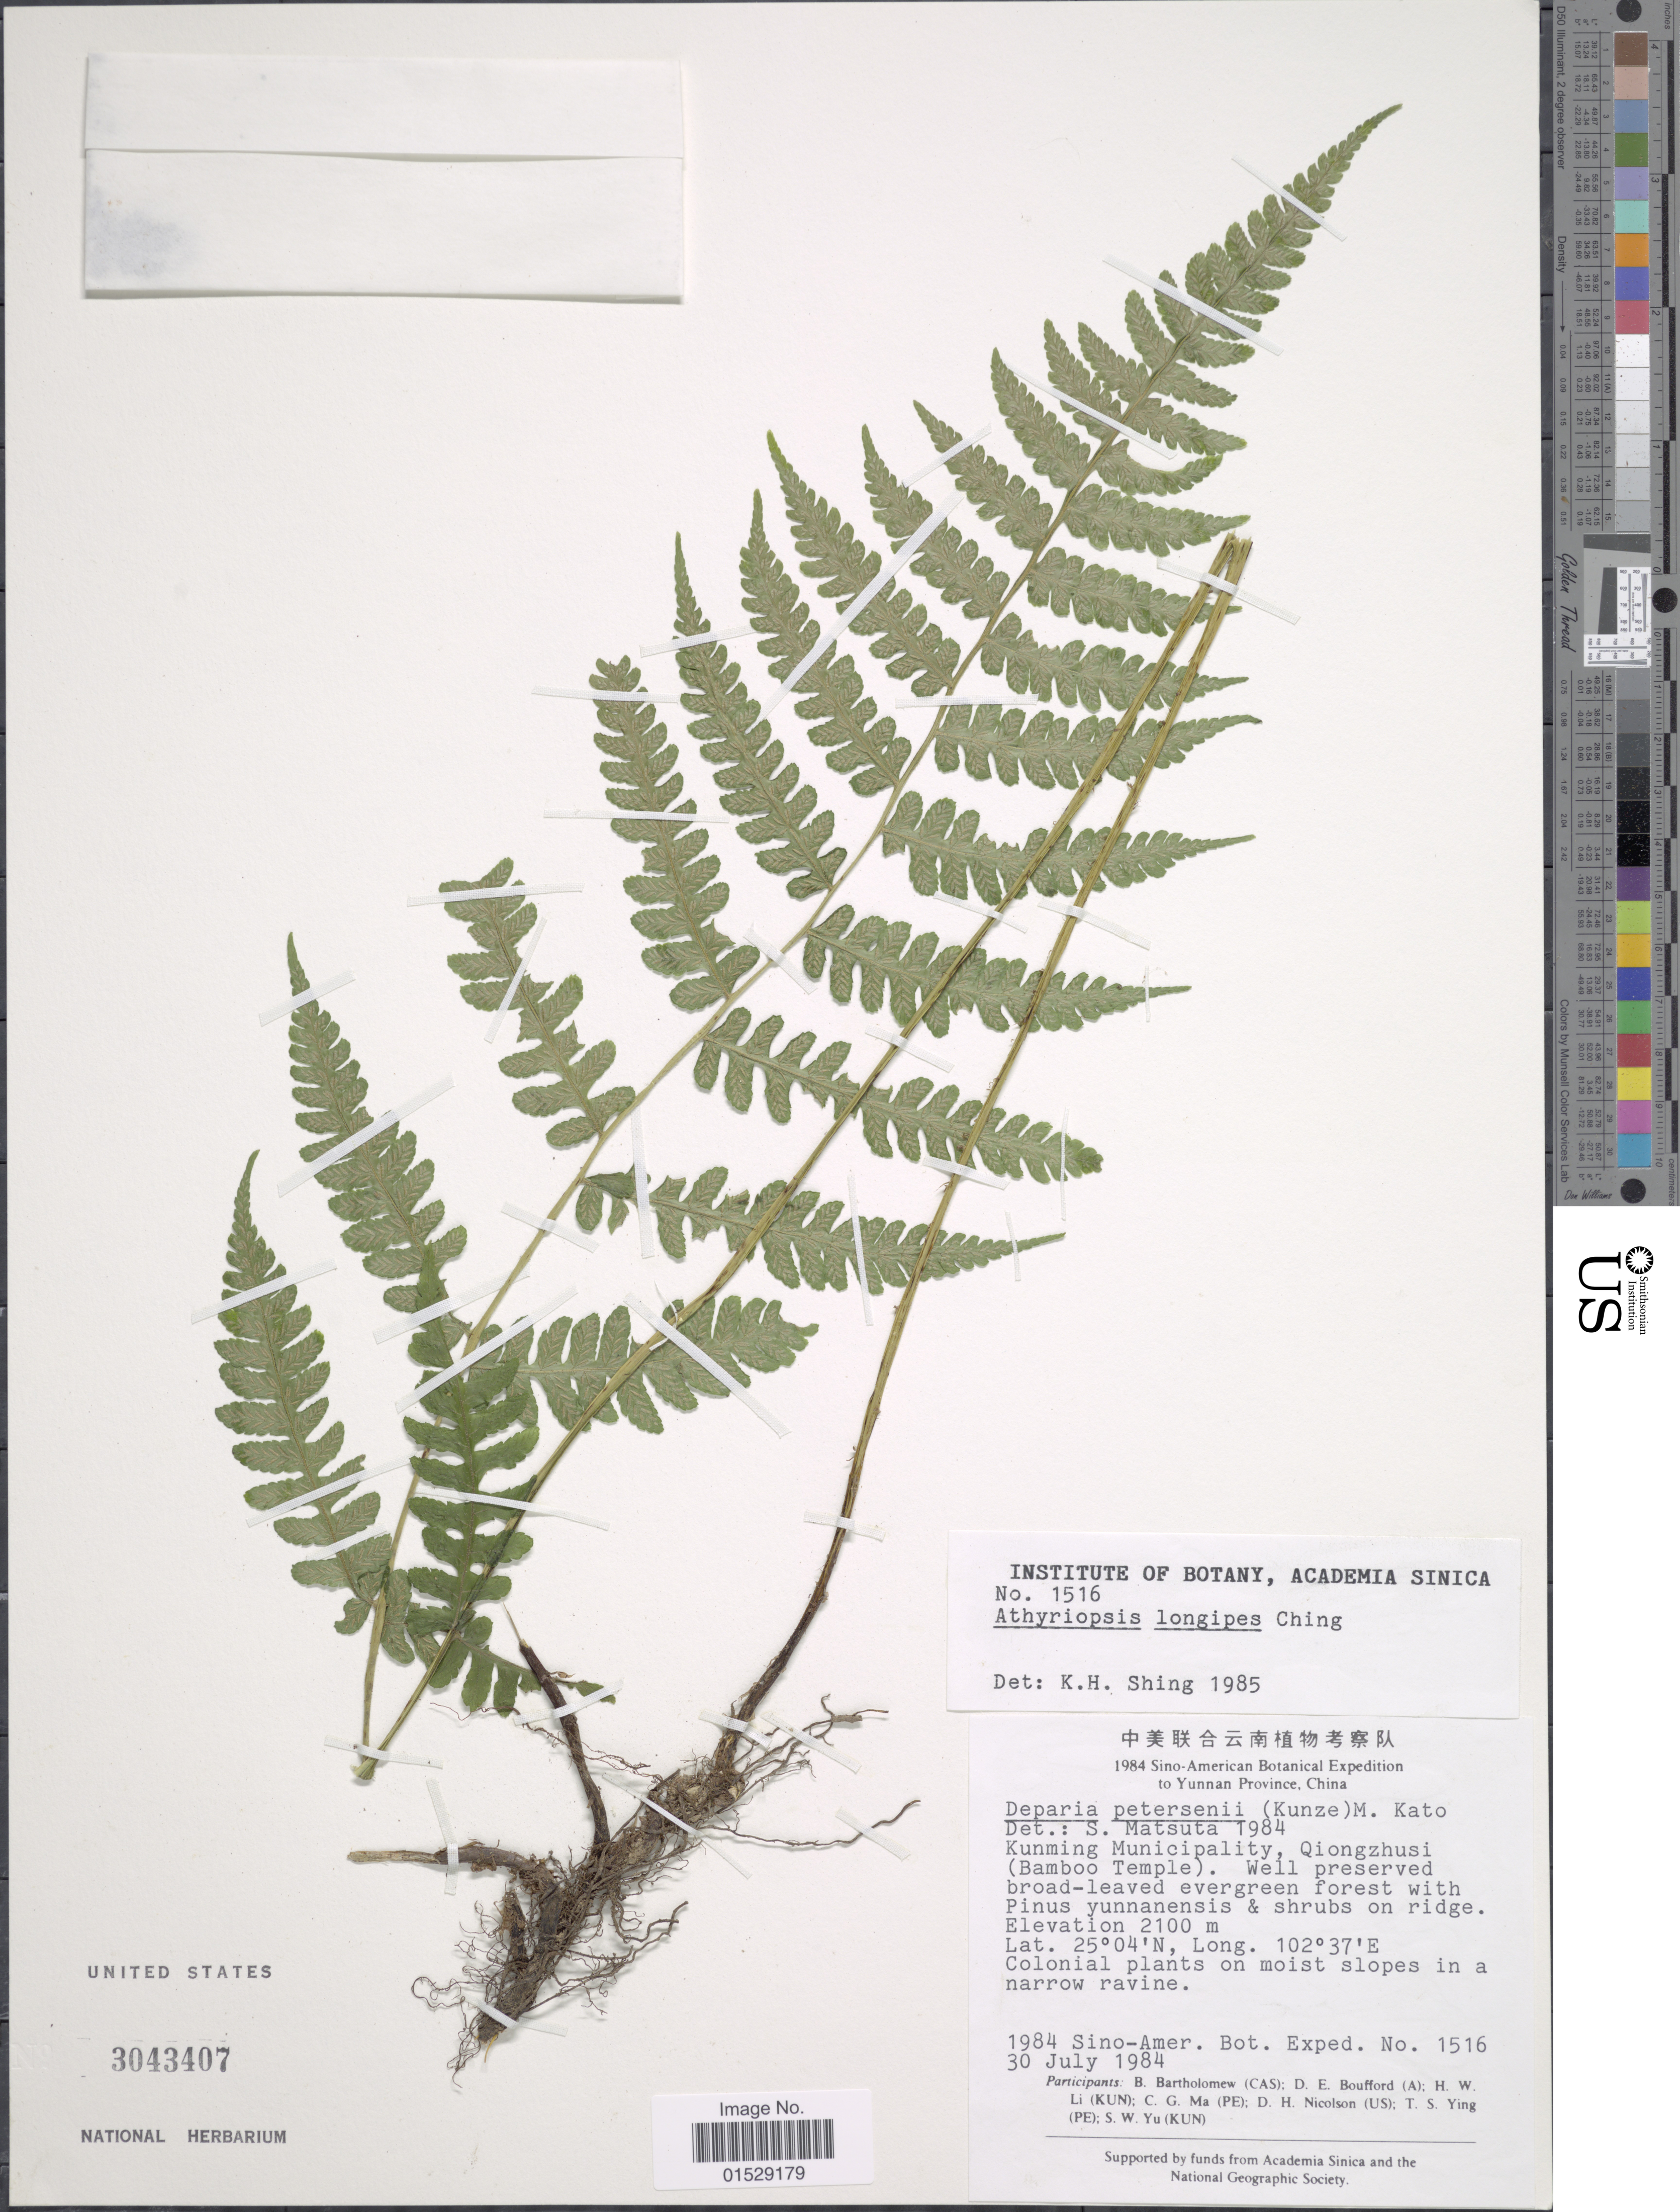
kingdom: Plantae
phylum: Tracheophyta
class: Polypodiopsida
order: Polypodiales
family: Athyriaceae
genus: Deparia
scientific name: Deparia petersenii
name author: (Kunze) M. Kato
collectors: Sino-Amer. Bot. Exped. 1984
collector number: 1516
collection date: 1984-07-30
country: China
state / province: Yunnan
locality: Yunnan Province, Kunming Municipality, Qiongzhusi (Bamboo Temple)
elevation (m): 2100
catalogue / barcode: US 3043407